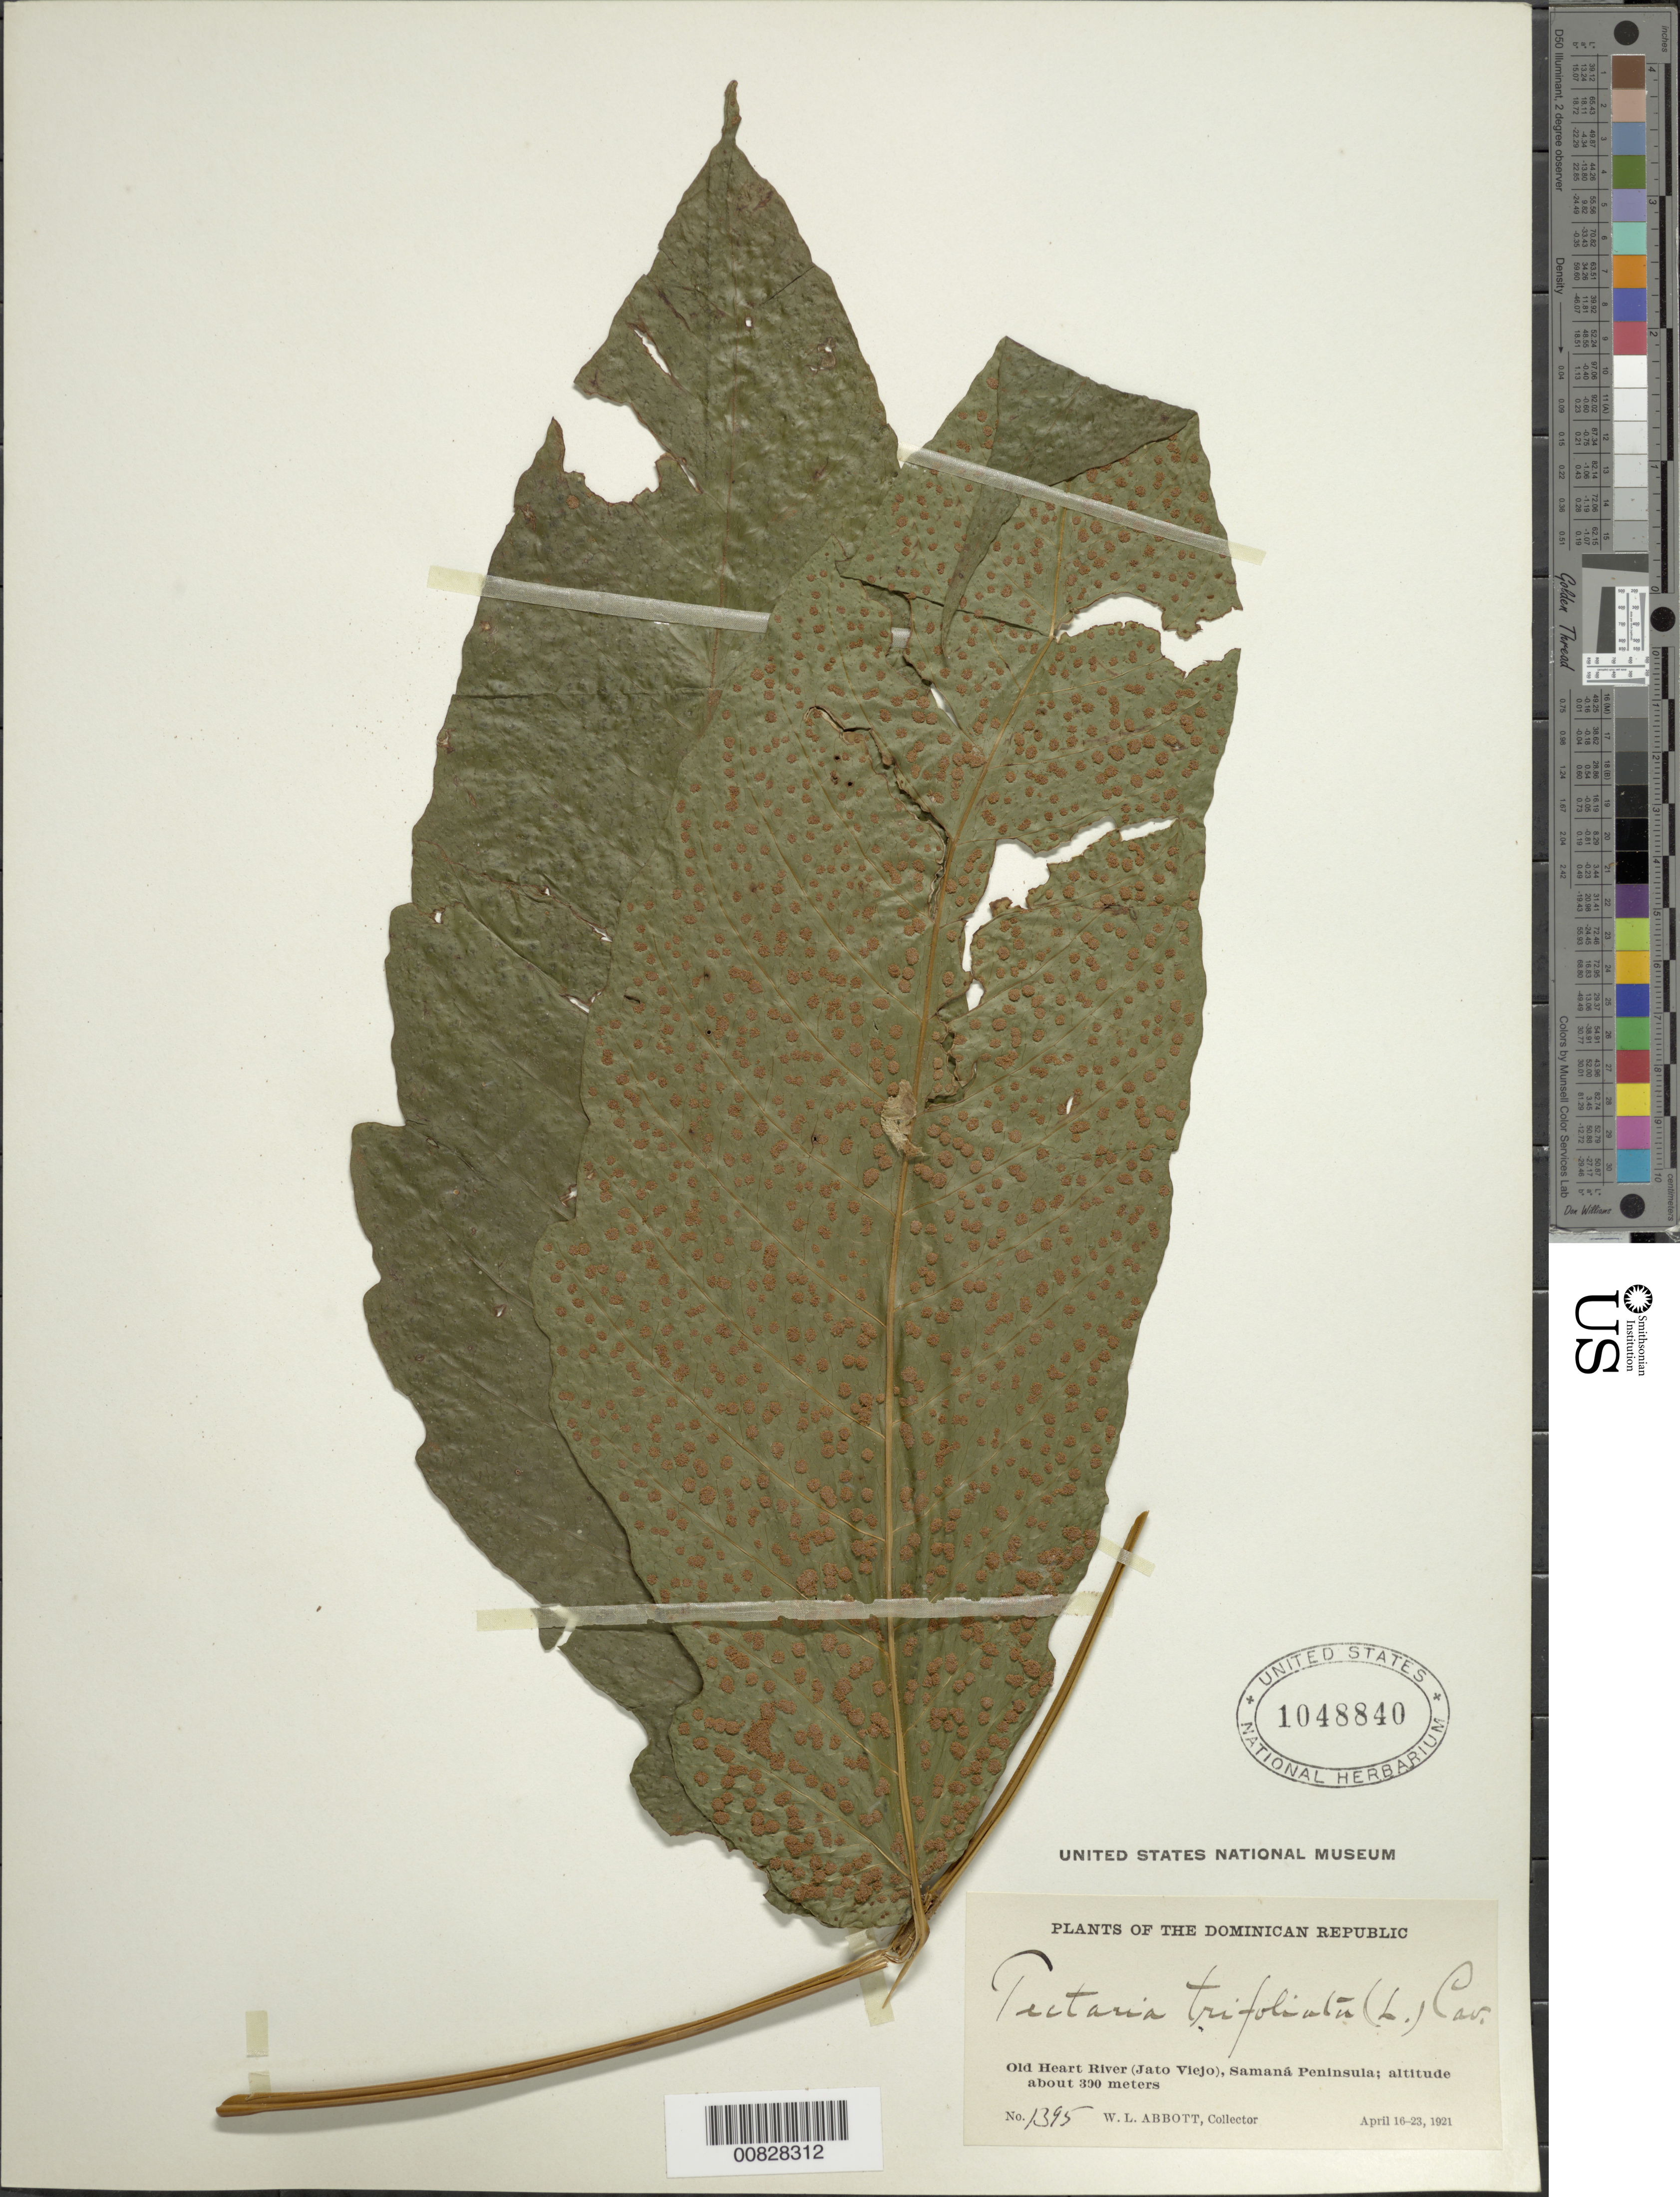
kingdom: Plantae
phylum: Tracheophyta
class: Polypodiopsida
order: Polypodiales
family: Tectariaceae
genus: Tectaria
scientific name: Tectaria trifoliata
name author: (L.) Cav.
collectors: W. L. Abbott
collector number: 1395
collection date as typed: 16 Apr 1921 to 23 Apr 1921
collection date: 1921-04-16/1921-04-23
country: Dominican Republic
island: Hispaniola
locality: Samaná Peninsula, Old Heart River (Jato Viejo)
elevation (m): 300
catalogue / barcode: US 1048840